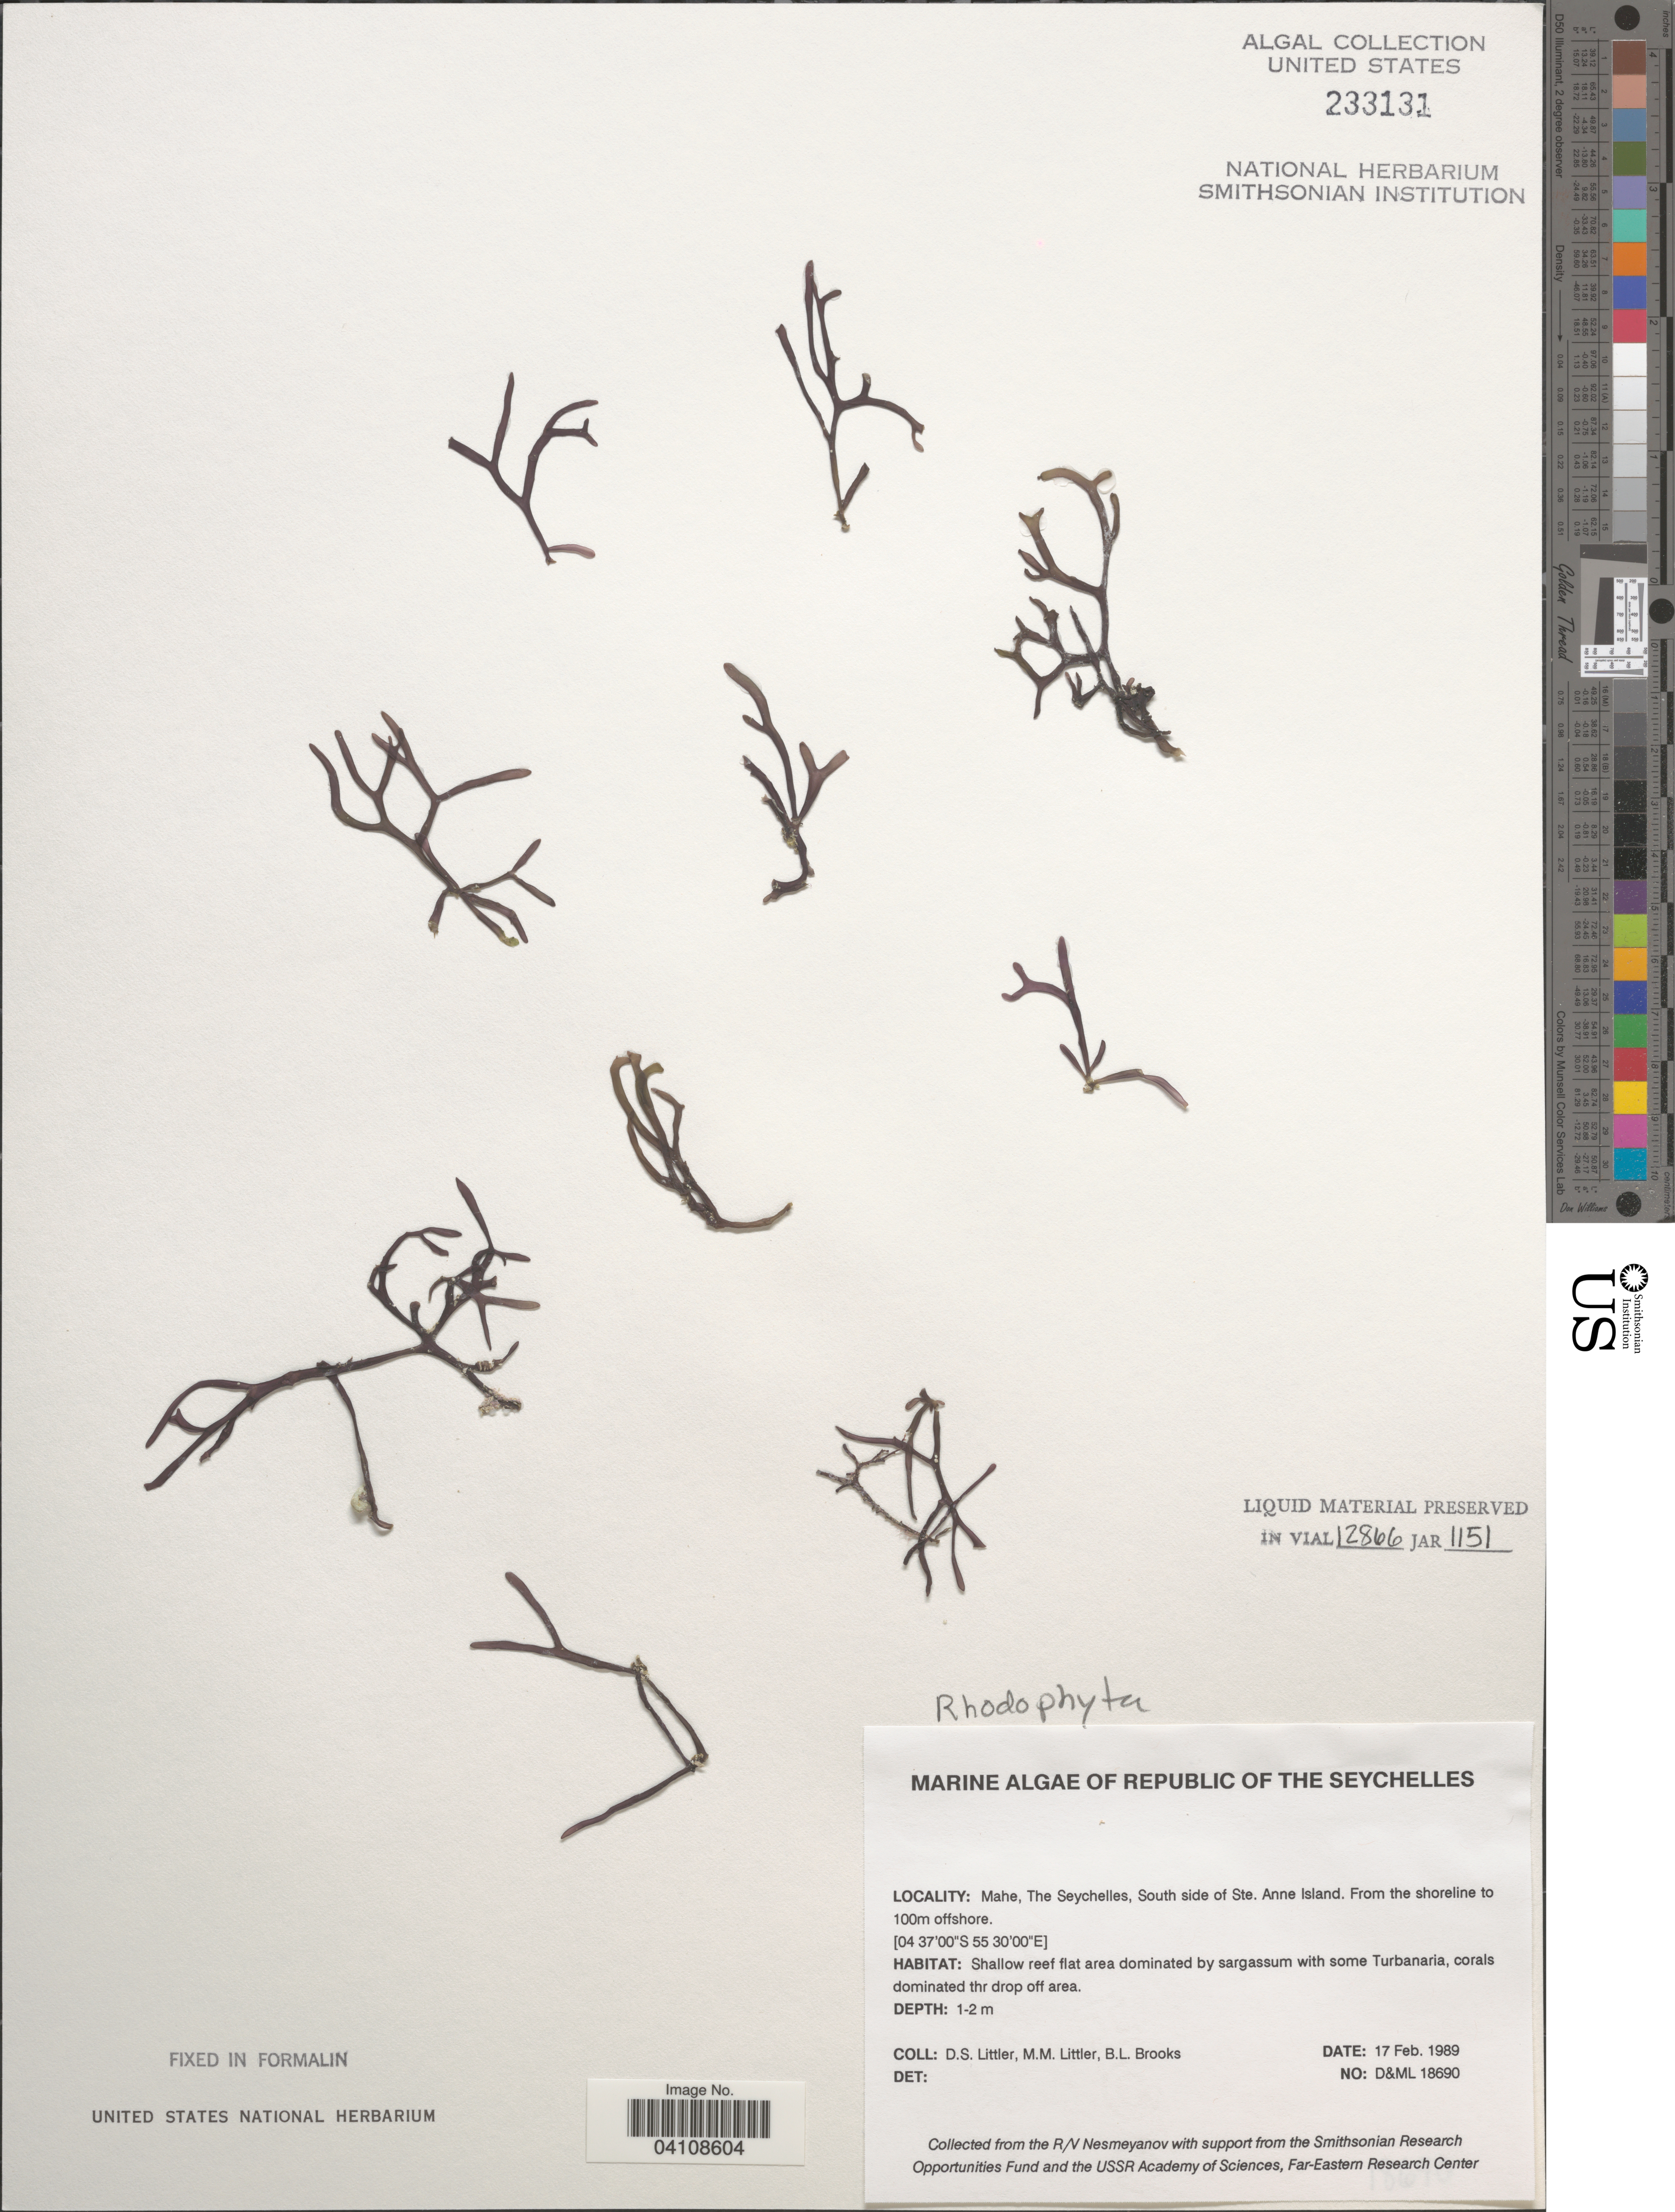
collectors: D. S. Littler & B. Brooks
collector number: D&ML18690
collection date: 1989-02-17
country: Seychelles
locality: Republic of The Seychelles. Mahe, South side of Ste. Anne Island. From the shoreline to 100m offshore.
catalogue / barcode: US 233131